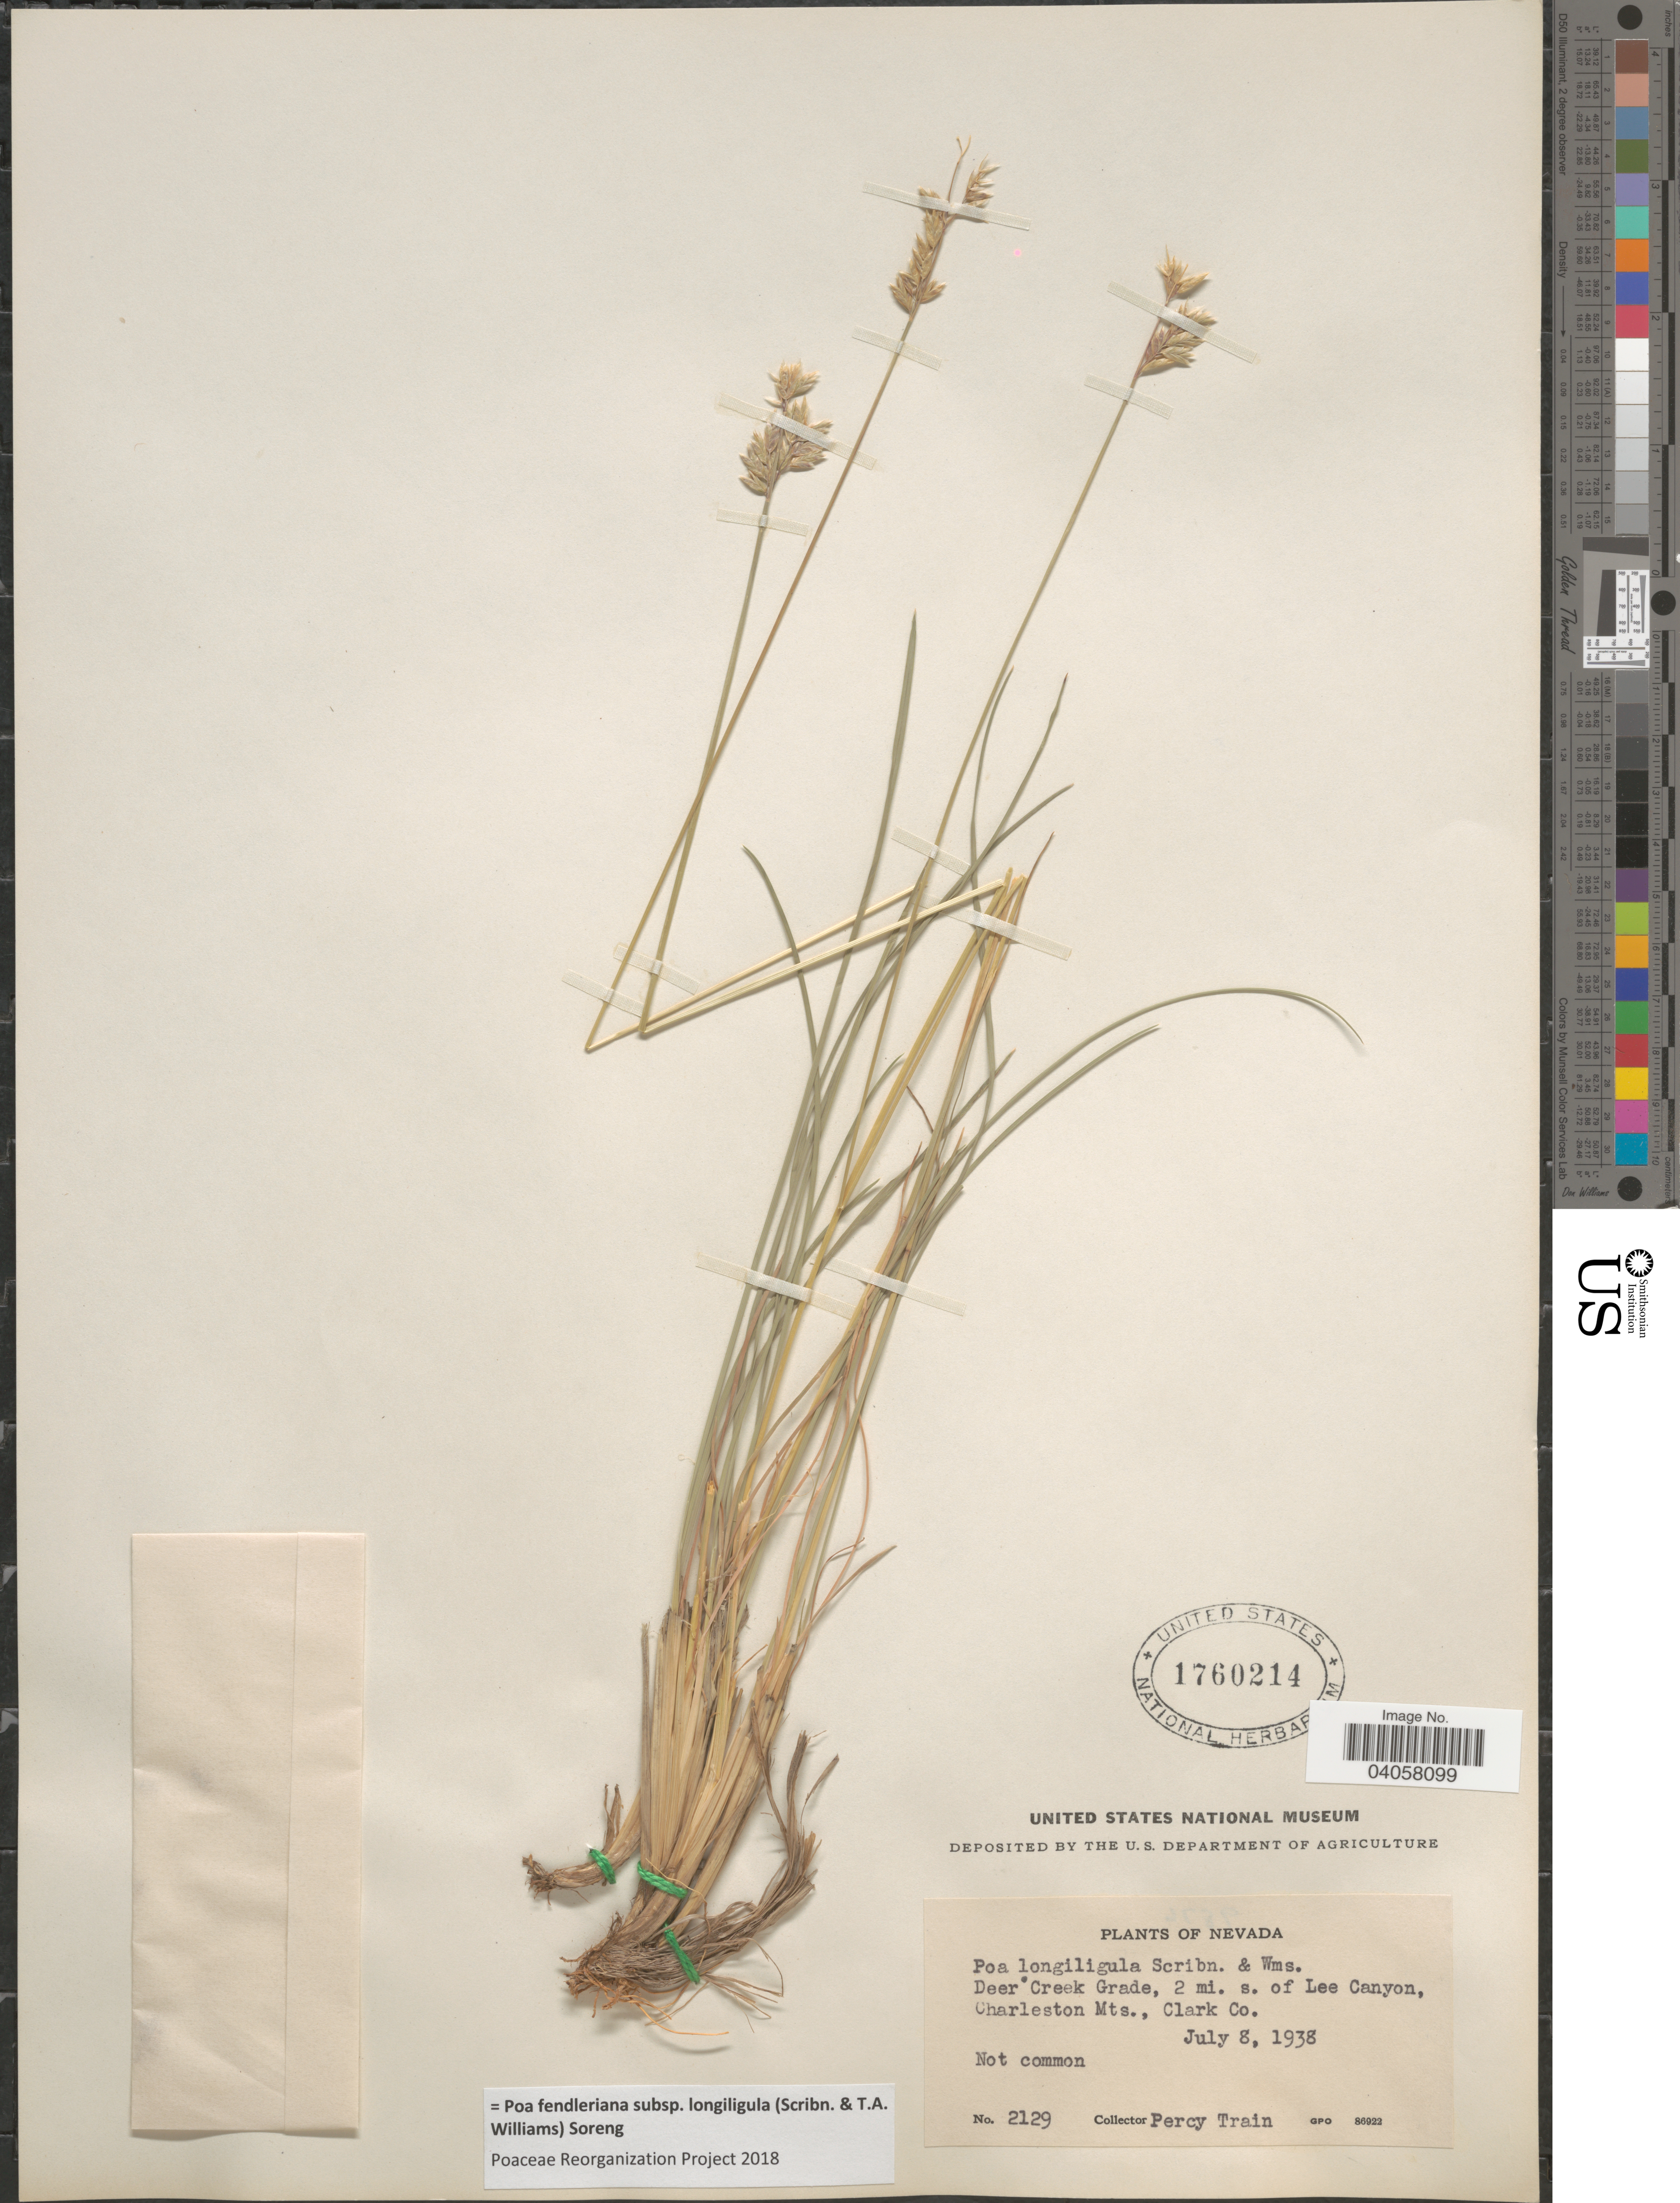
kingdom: Plantae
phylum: Tracheophyta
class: Liliopsida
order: Poales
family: Poaceae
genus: Poa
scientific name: Poa fendleriana subsp. longiligula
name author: (Scribn. & T.A. Williams) Soreng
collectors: P. Train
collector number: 2129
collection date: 1938-07-08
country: United States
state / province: Nevada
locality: Deer Creek Grade, 2 mi. s. of Lee Canyon, Charleston Mts., Clark Co.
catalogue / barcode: US 1760214